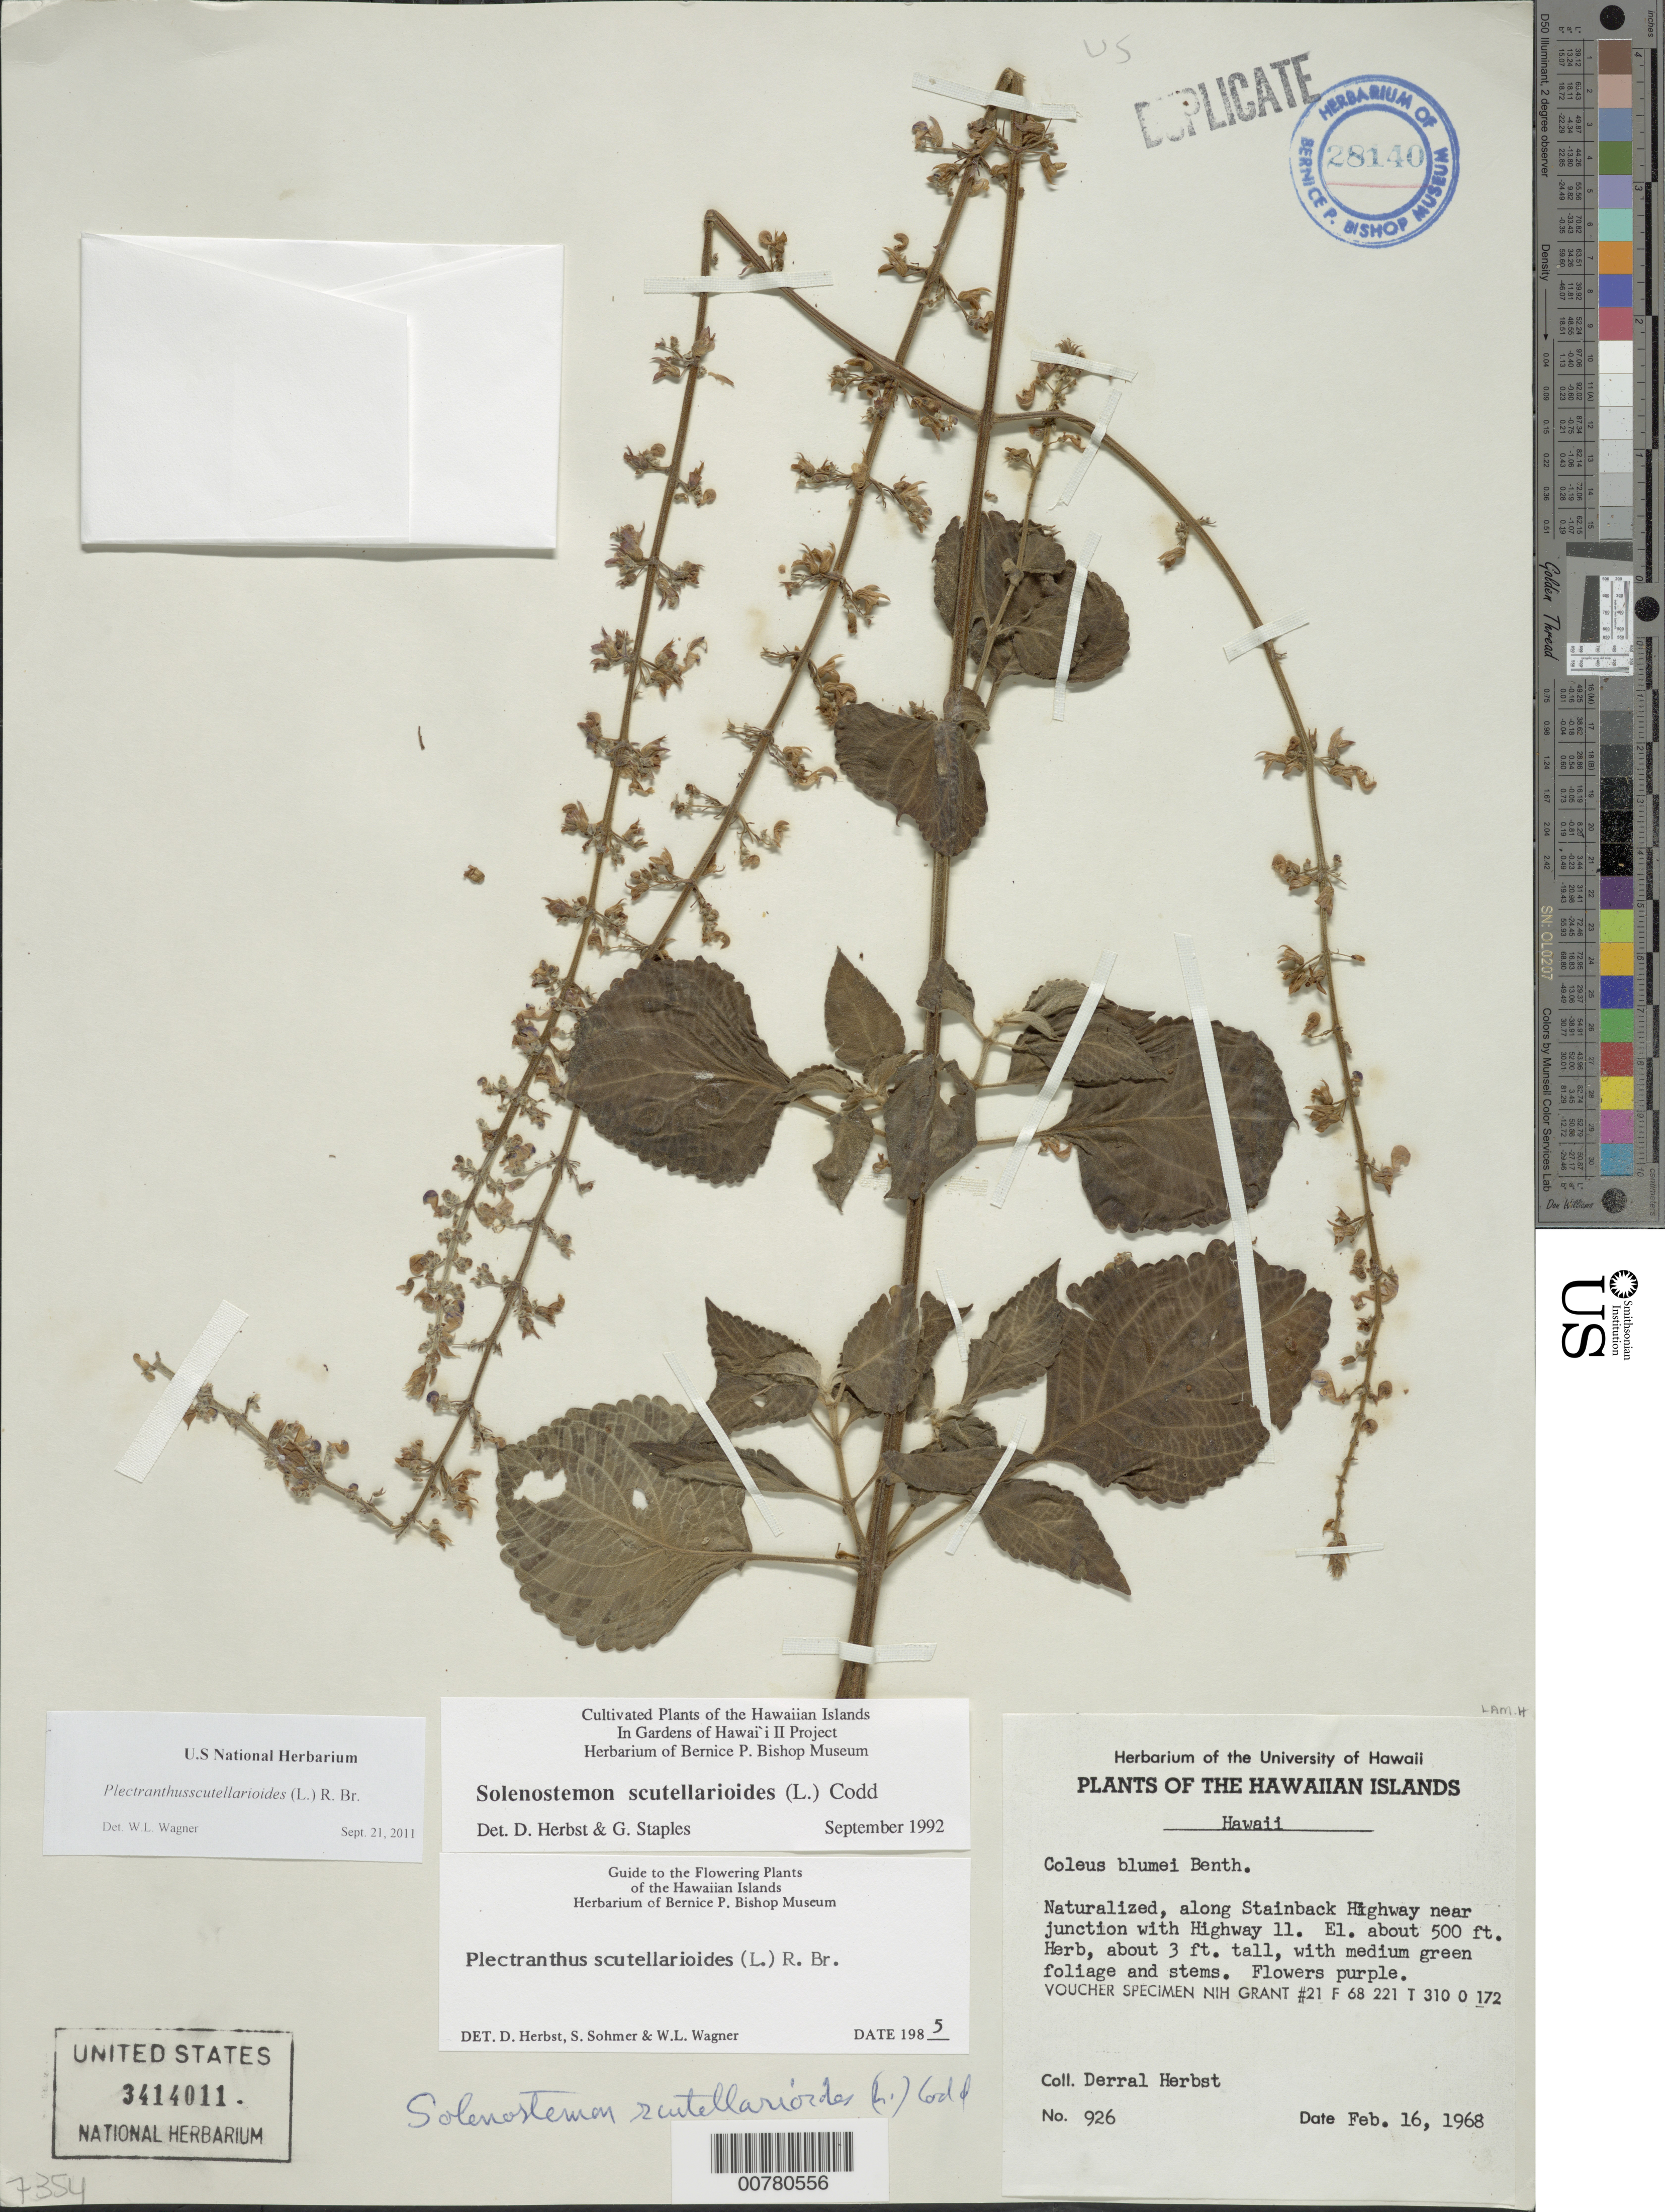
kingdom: Plantae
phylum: Tracheophyta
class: Magnoliopsida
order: Lamiales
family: Lamiaceae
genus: Coleus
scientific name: Coleus scutellarioides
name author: (L.) Benth.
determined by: Wagner, W. L., (BOT), Smithsonian Institution - National Museum of Natural History (UNITED STATES)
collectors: D. R. Herbst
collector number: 926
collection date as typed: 16 Feb 1968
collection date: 1968-02-16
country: United States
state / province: Hawaii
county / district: Hawaii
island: Hawaii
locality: Stainback Hwy. near jct. with Hwy. 11.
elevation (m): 152.4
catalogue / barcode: US 3414011